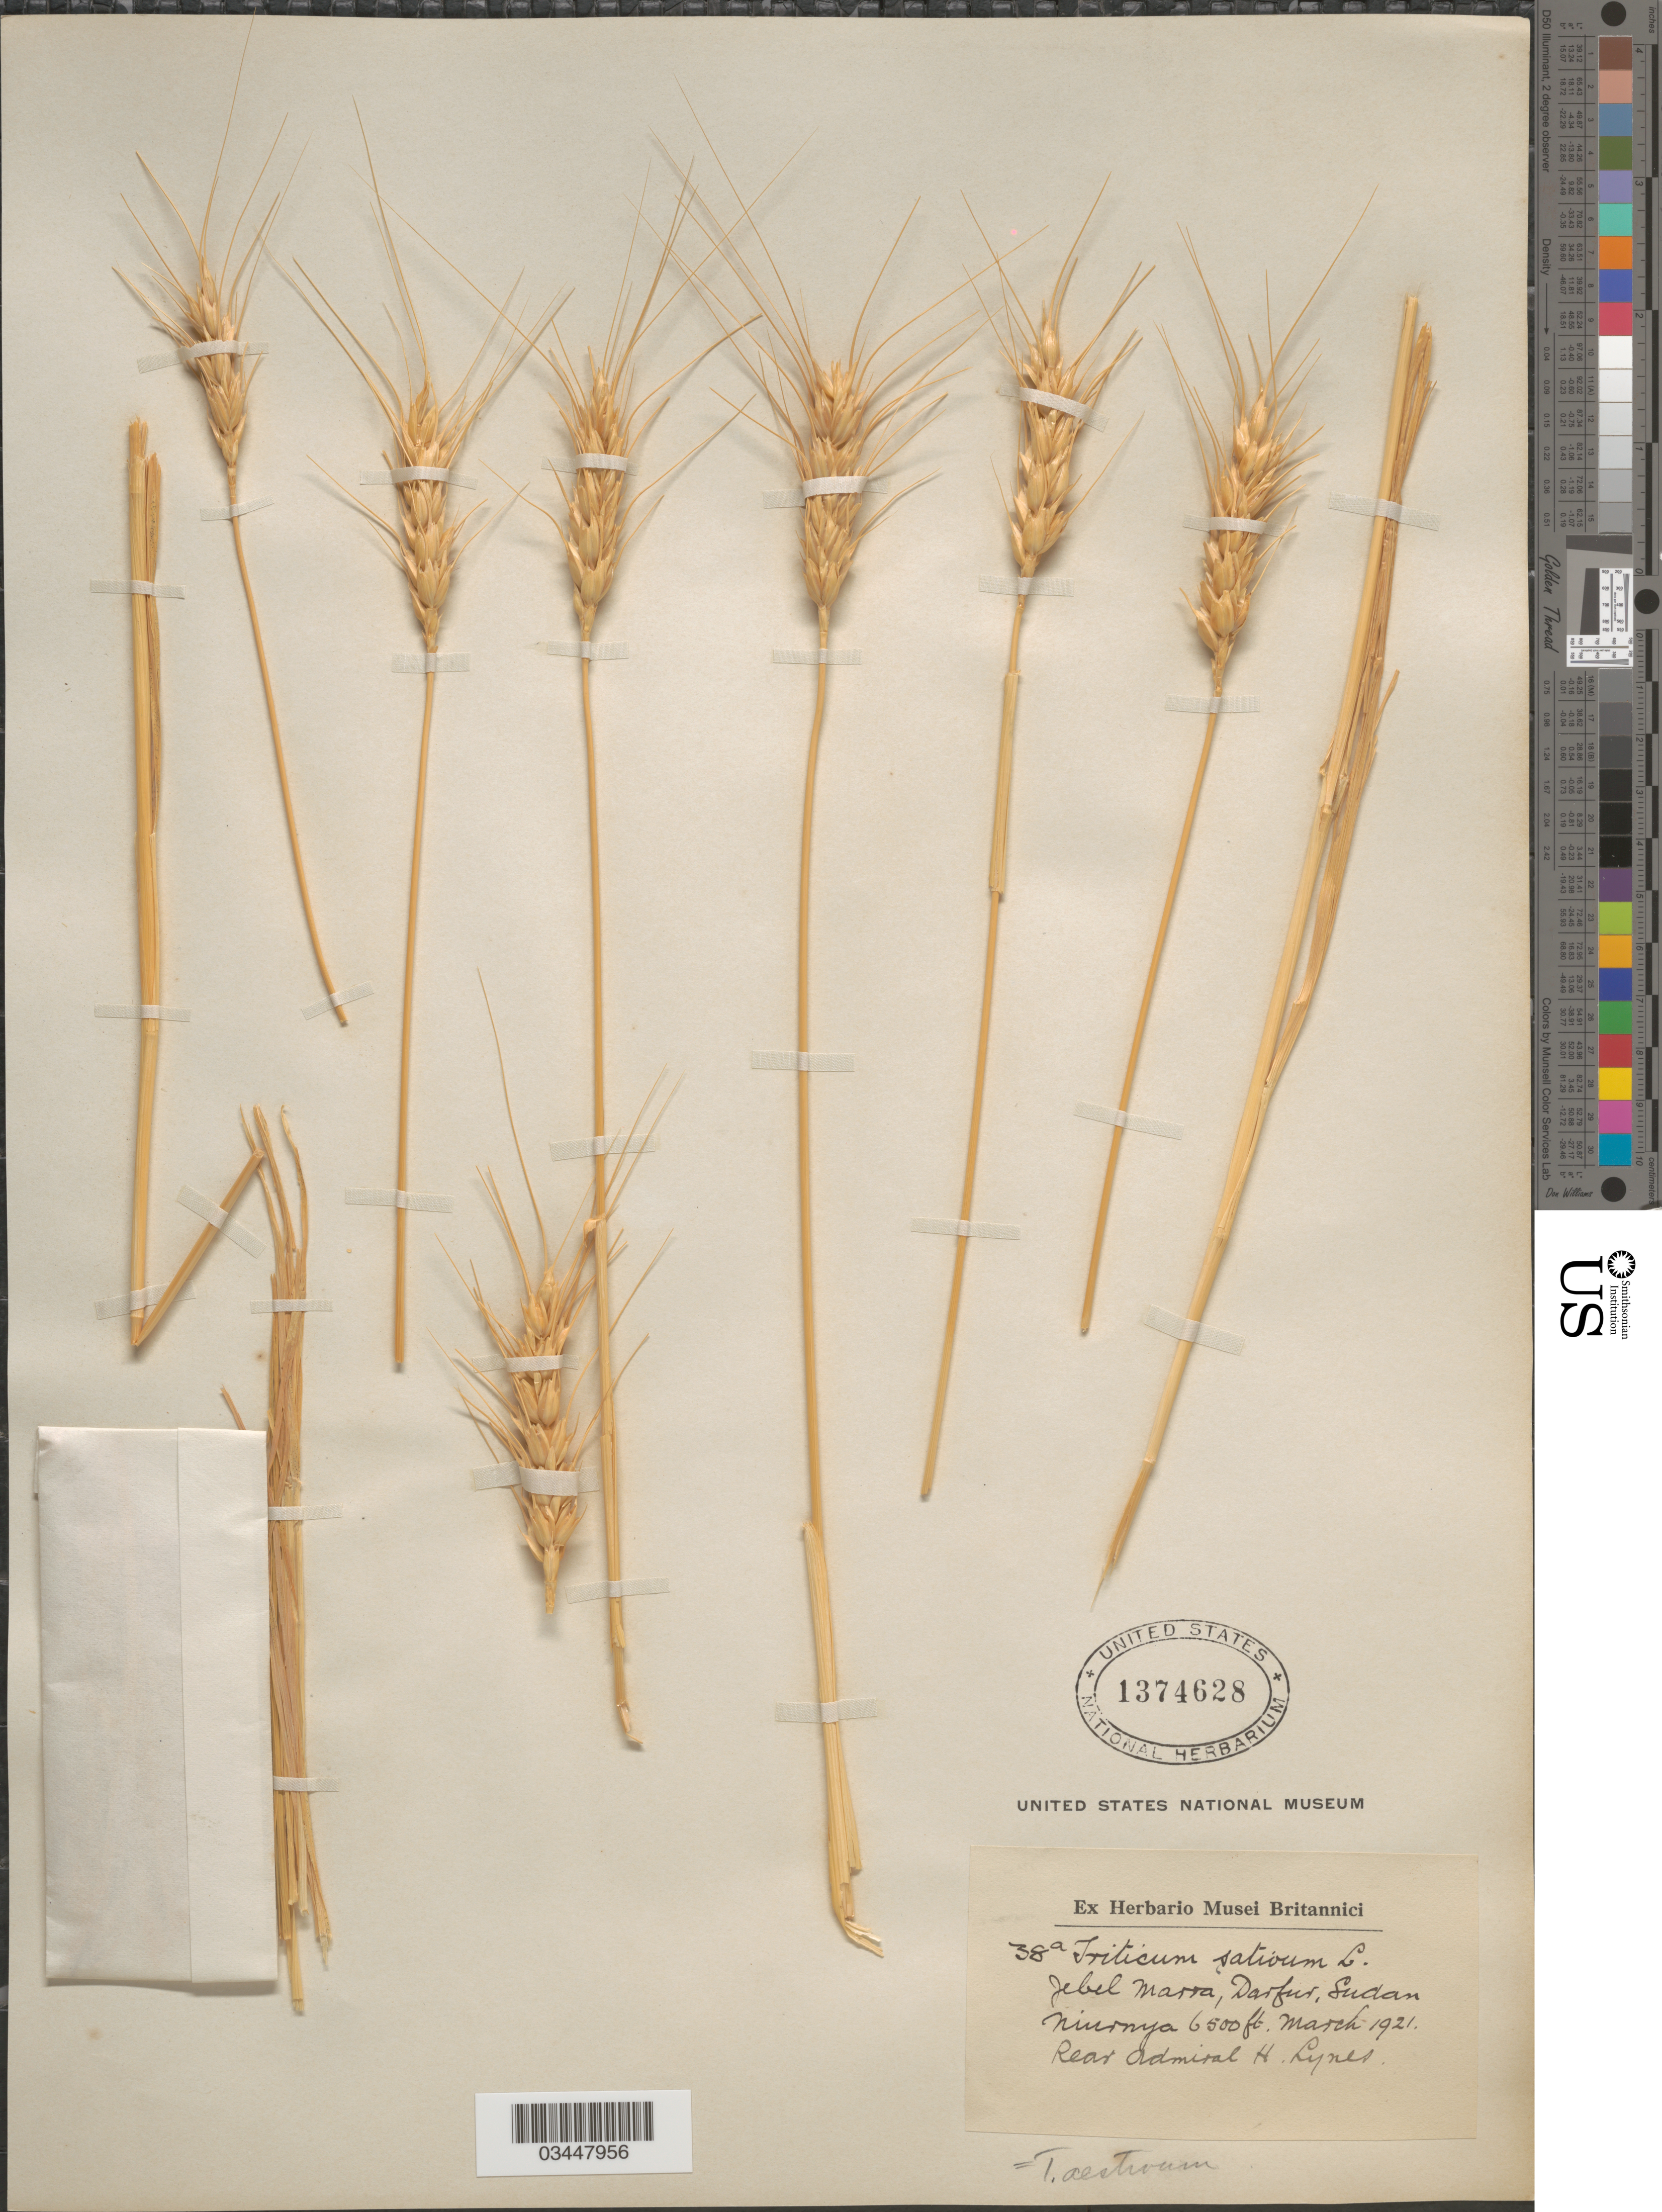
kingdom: Plantae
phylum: Tracheophyta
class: Liliopsida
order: Poales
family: Poaceae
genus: Triticum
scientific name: Triticum aestivum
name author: L.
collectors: H. Lynes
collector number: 38a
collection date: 1921-03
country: Sudan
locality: Jebel Marra, Darfur, Niurnya.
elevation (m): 1981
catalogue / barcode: US 1374628